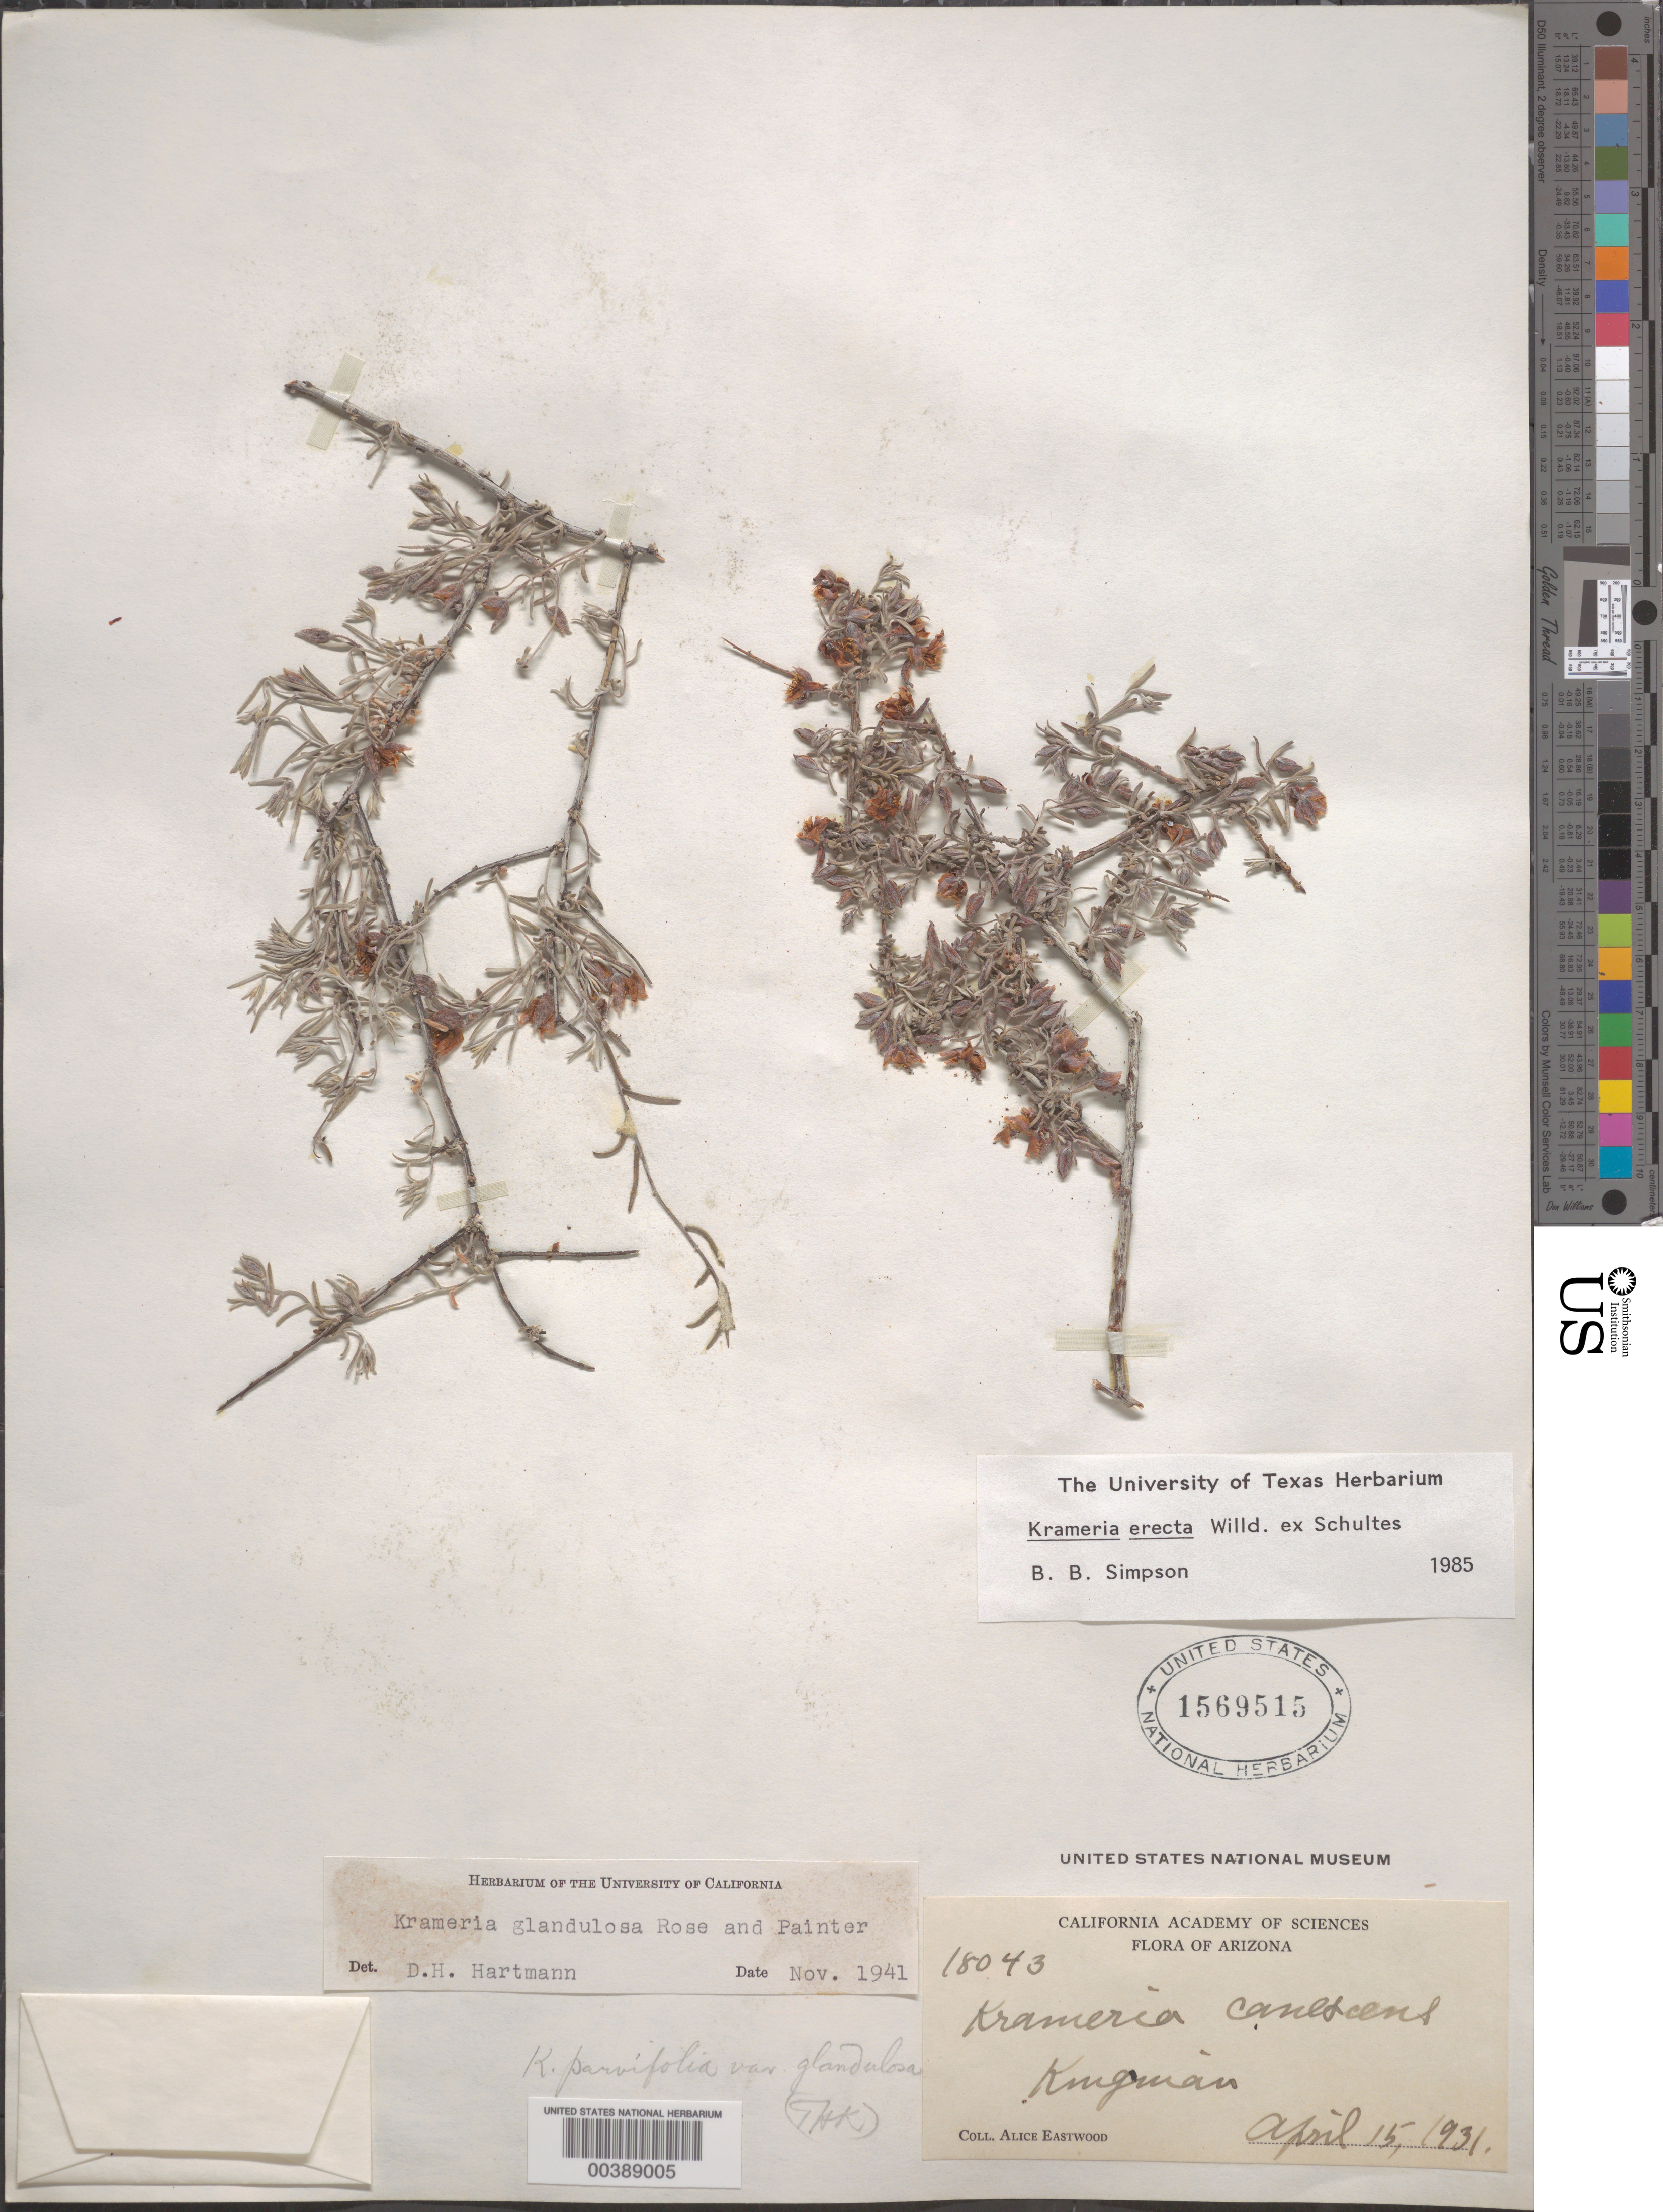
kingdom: Plantae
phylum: Tracheophyta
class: Magnoliopsida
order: Zygophyllales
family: Krameriaceae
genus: Krameria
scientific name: Krameria glandulosa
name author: Rose & J.H. Painter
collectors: A. Eastwood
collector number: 18043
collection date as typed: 15 Apr 1931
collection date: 1931-04-15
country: United States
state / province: Arizona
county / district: Mohave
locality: Kingman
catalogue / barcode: US 1569515